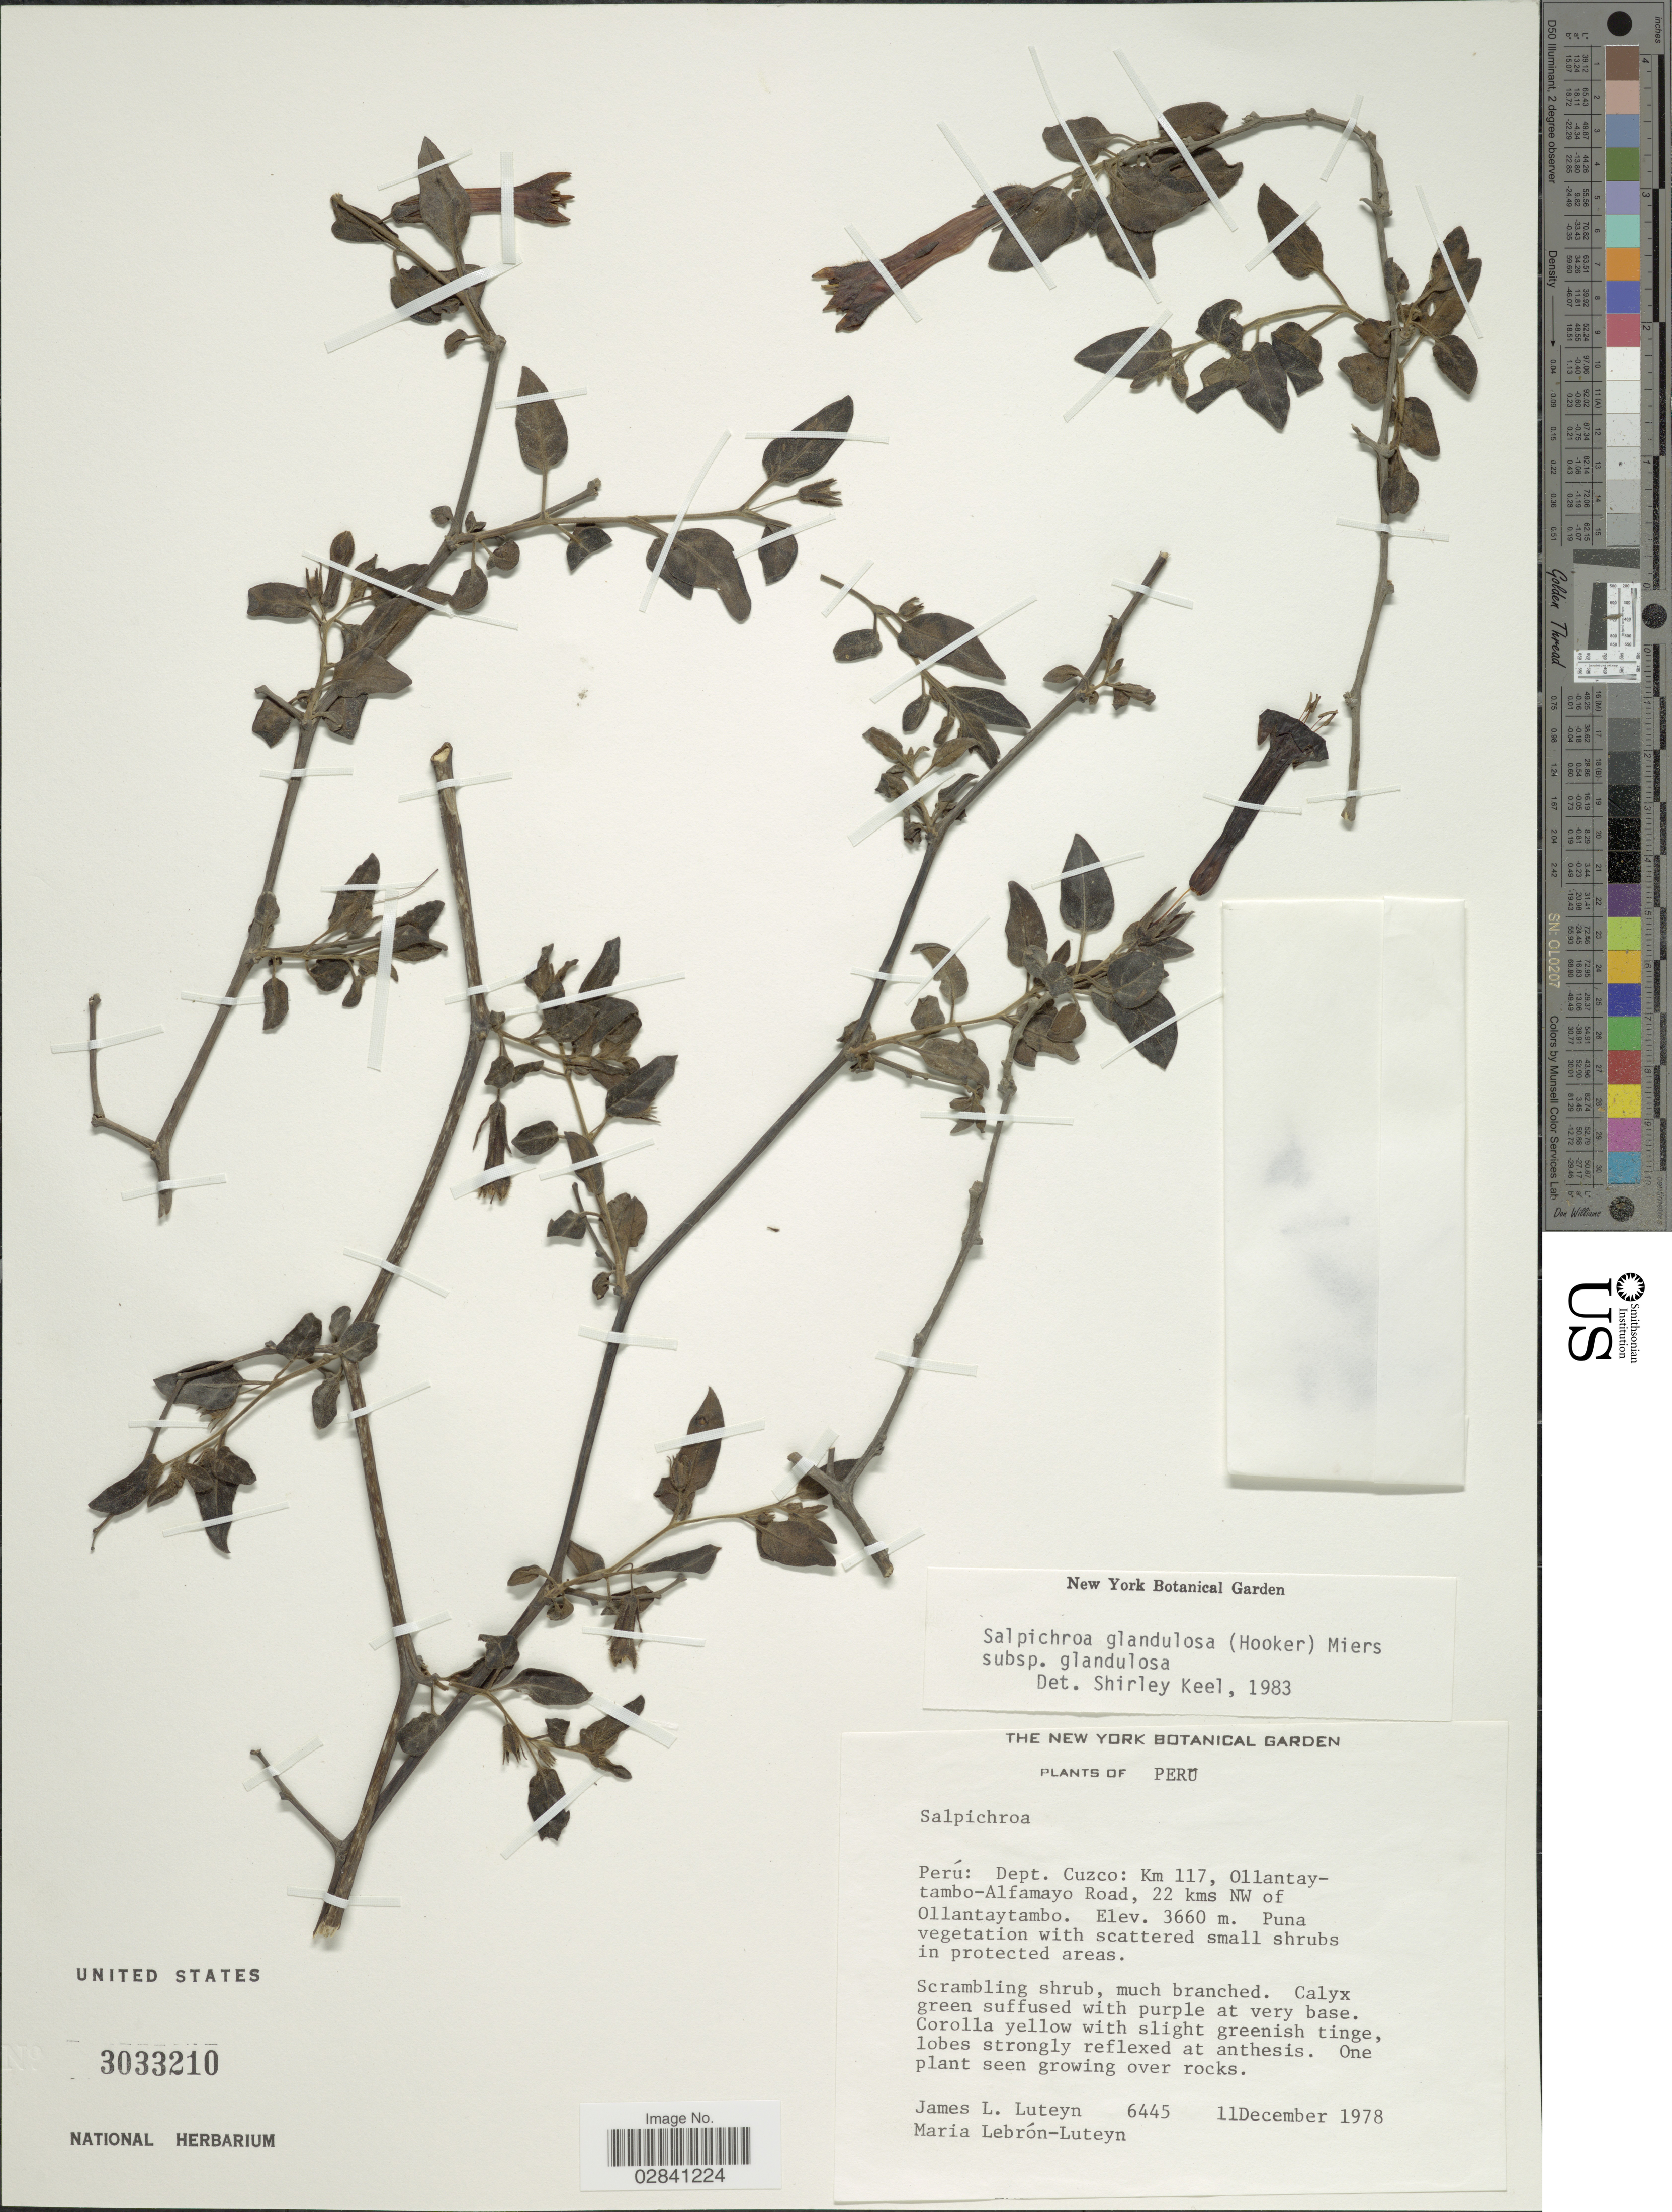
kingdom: Plantae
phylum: Tracheophyta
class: Magnoliopsida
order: Solanales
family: Solanaceae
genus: Salpichroa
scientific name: Salpichroa glandulosa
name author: (Hook.) Miers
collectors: J. L. Luteyn & M. L. Lebrón-Luteyn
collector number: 6445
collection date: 1978-12-11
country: Peru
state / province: Cusco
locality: Dept. Cuzco: Km 117, Ollantaytambo-Alfamayo Road, 22 Kms NW of Ollantaytambo. Puna vegetation with scattered small shrubs in protected areas.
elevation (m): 3660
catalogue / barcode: US 3033210